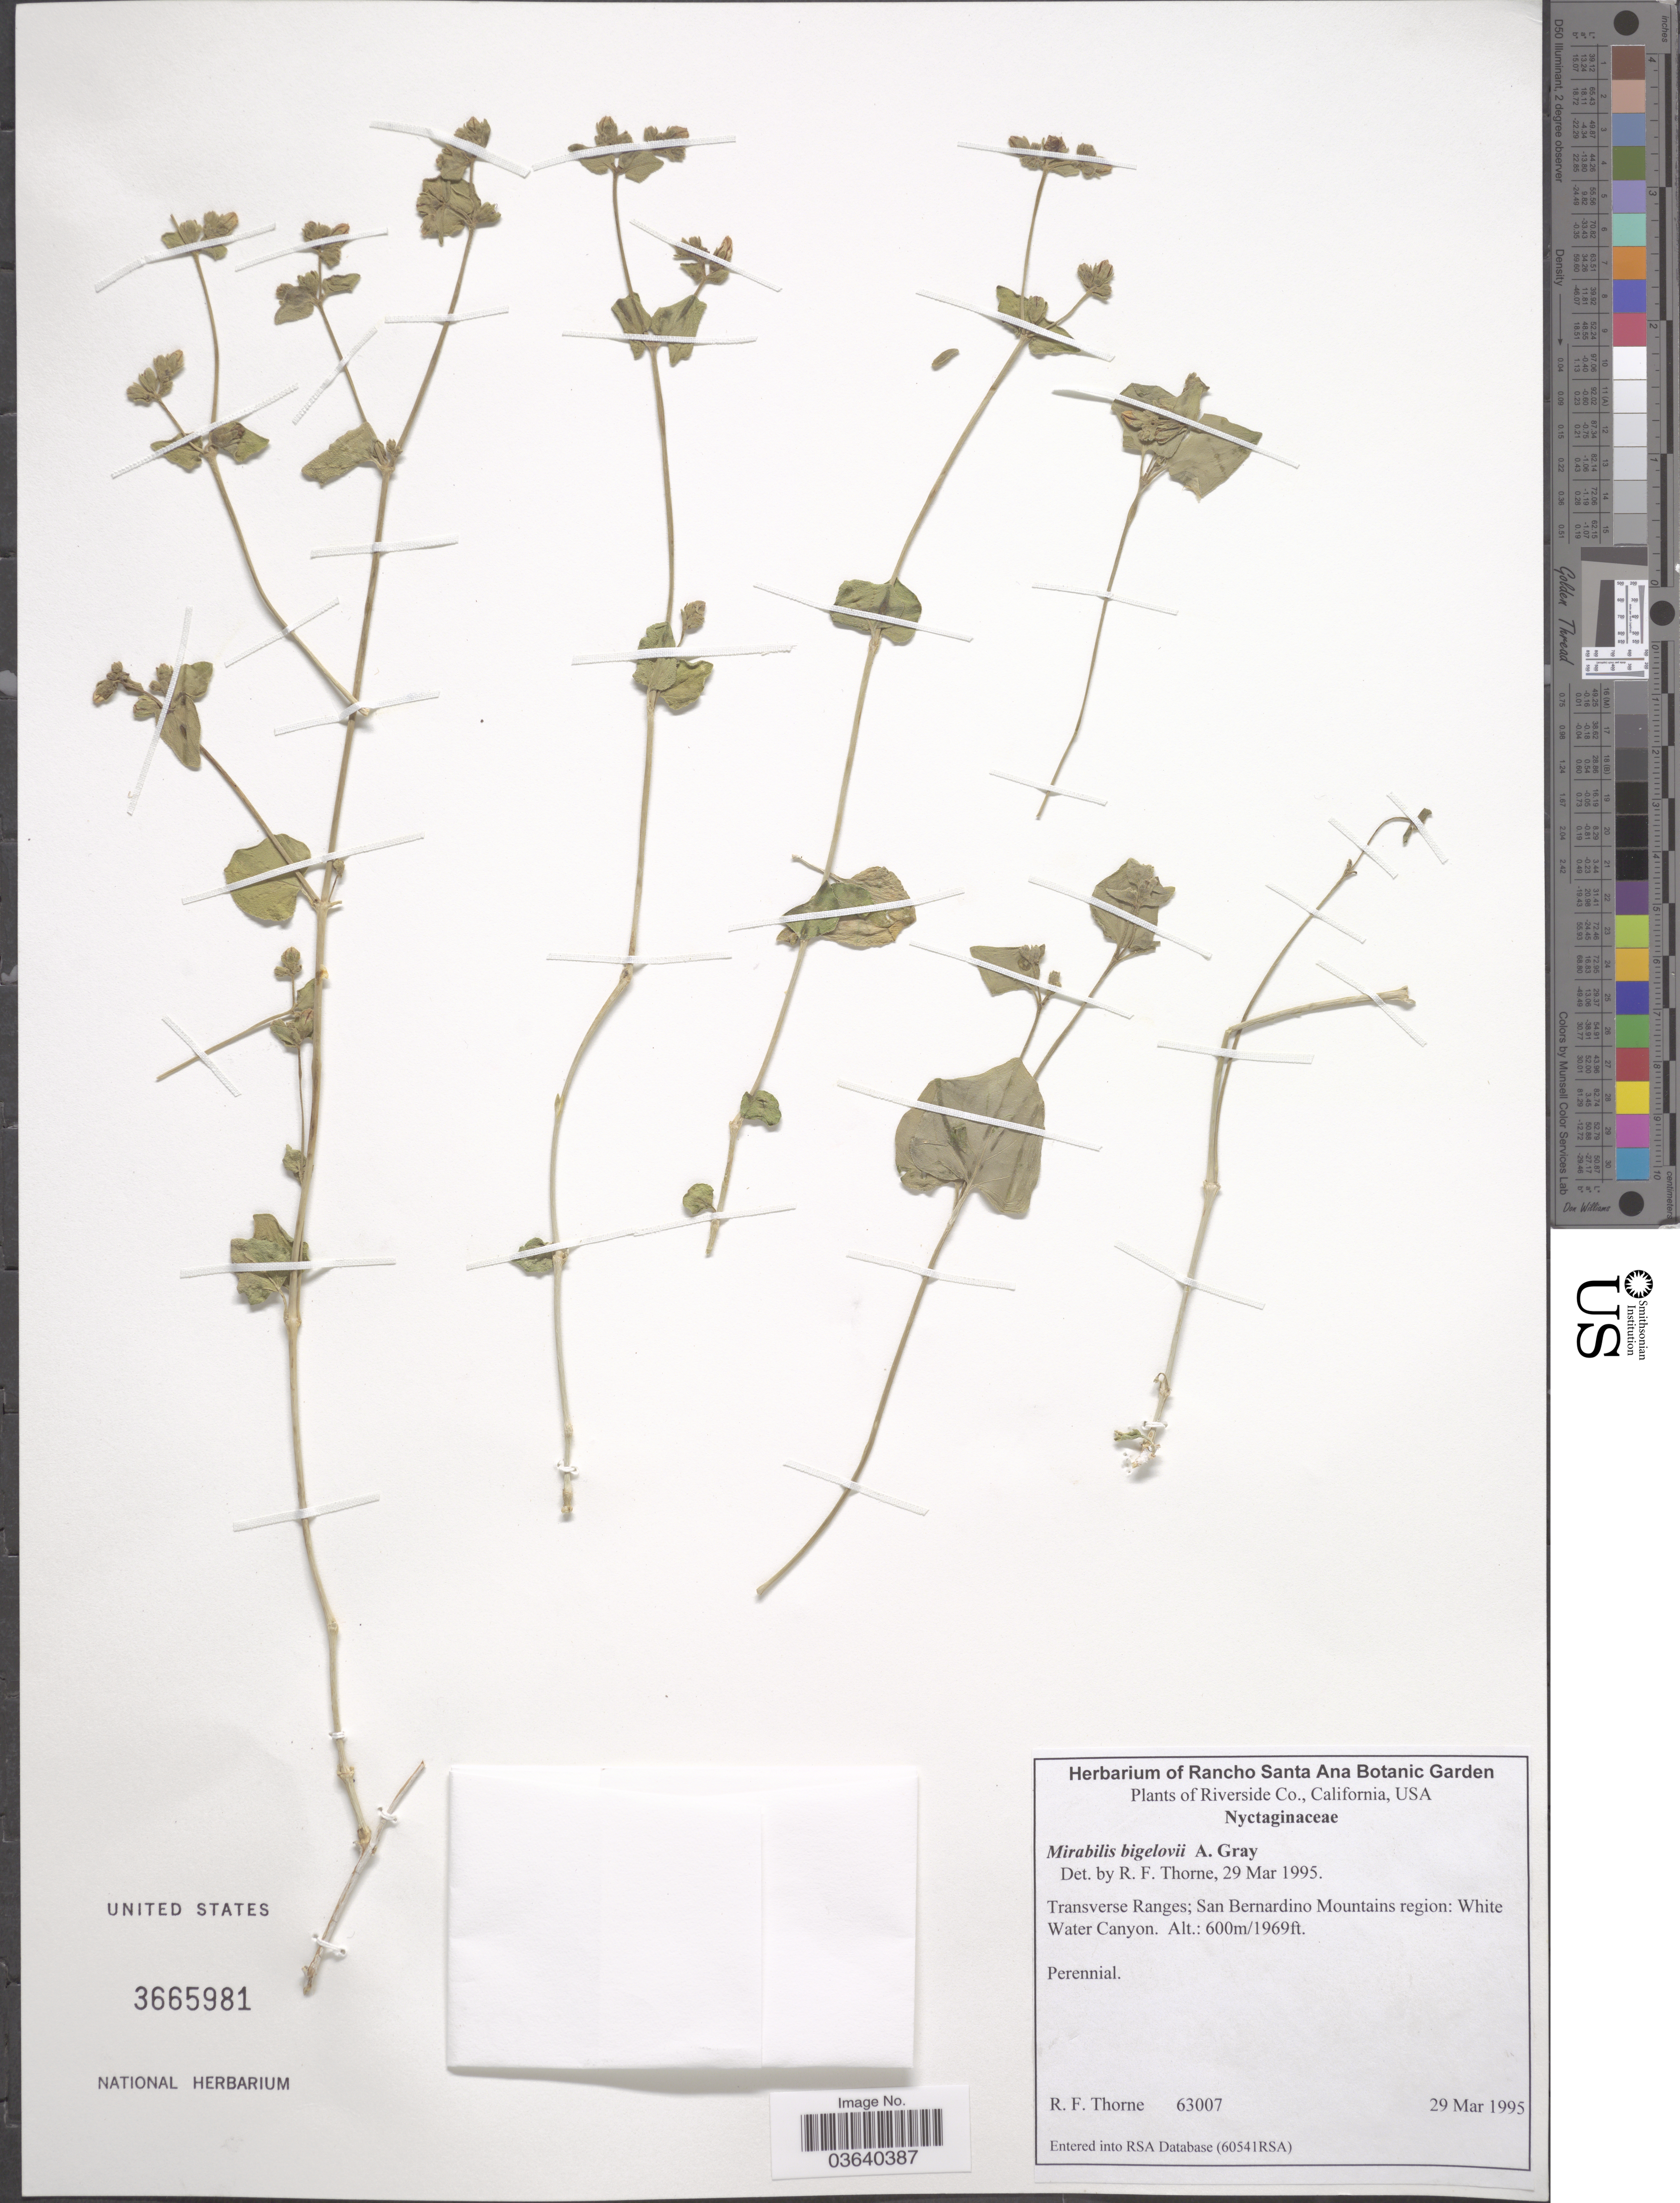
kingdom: Plantae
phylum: Tracheophyta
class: Magnoliopsida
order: Caryophyllales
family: Nyctaginaceae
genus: Mirabilis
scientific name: Mirabilis bigelovii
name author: A. Gray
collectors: R. Thorne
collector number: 63007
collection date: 1995-03-29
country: United States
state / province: California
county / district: Riverside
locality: Riverside Co. Transverse Ranges; San Bernardino Mountains region: White Water Canyon.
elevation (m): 600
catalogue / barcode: US 3665981